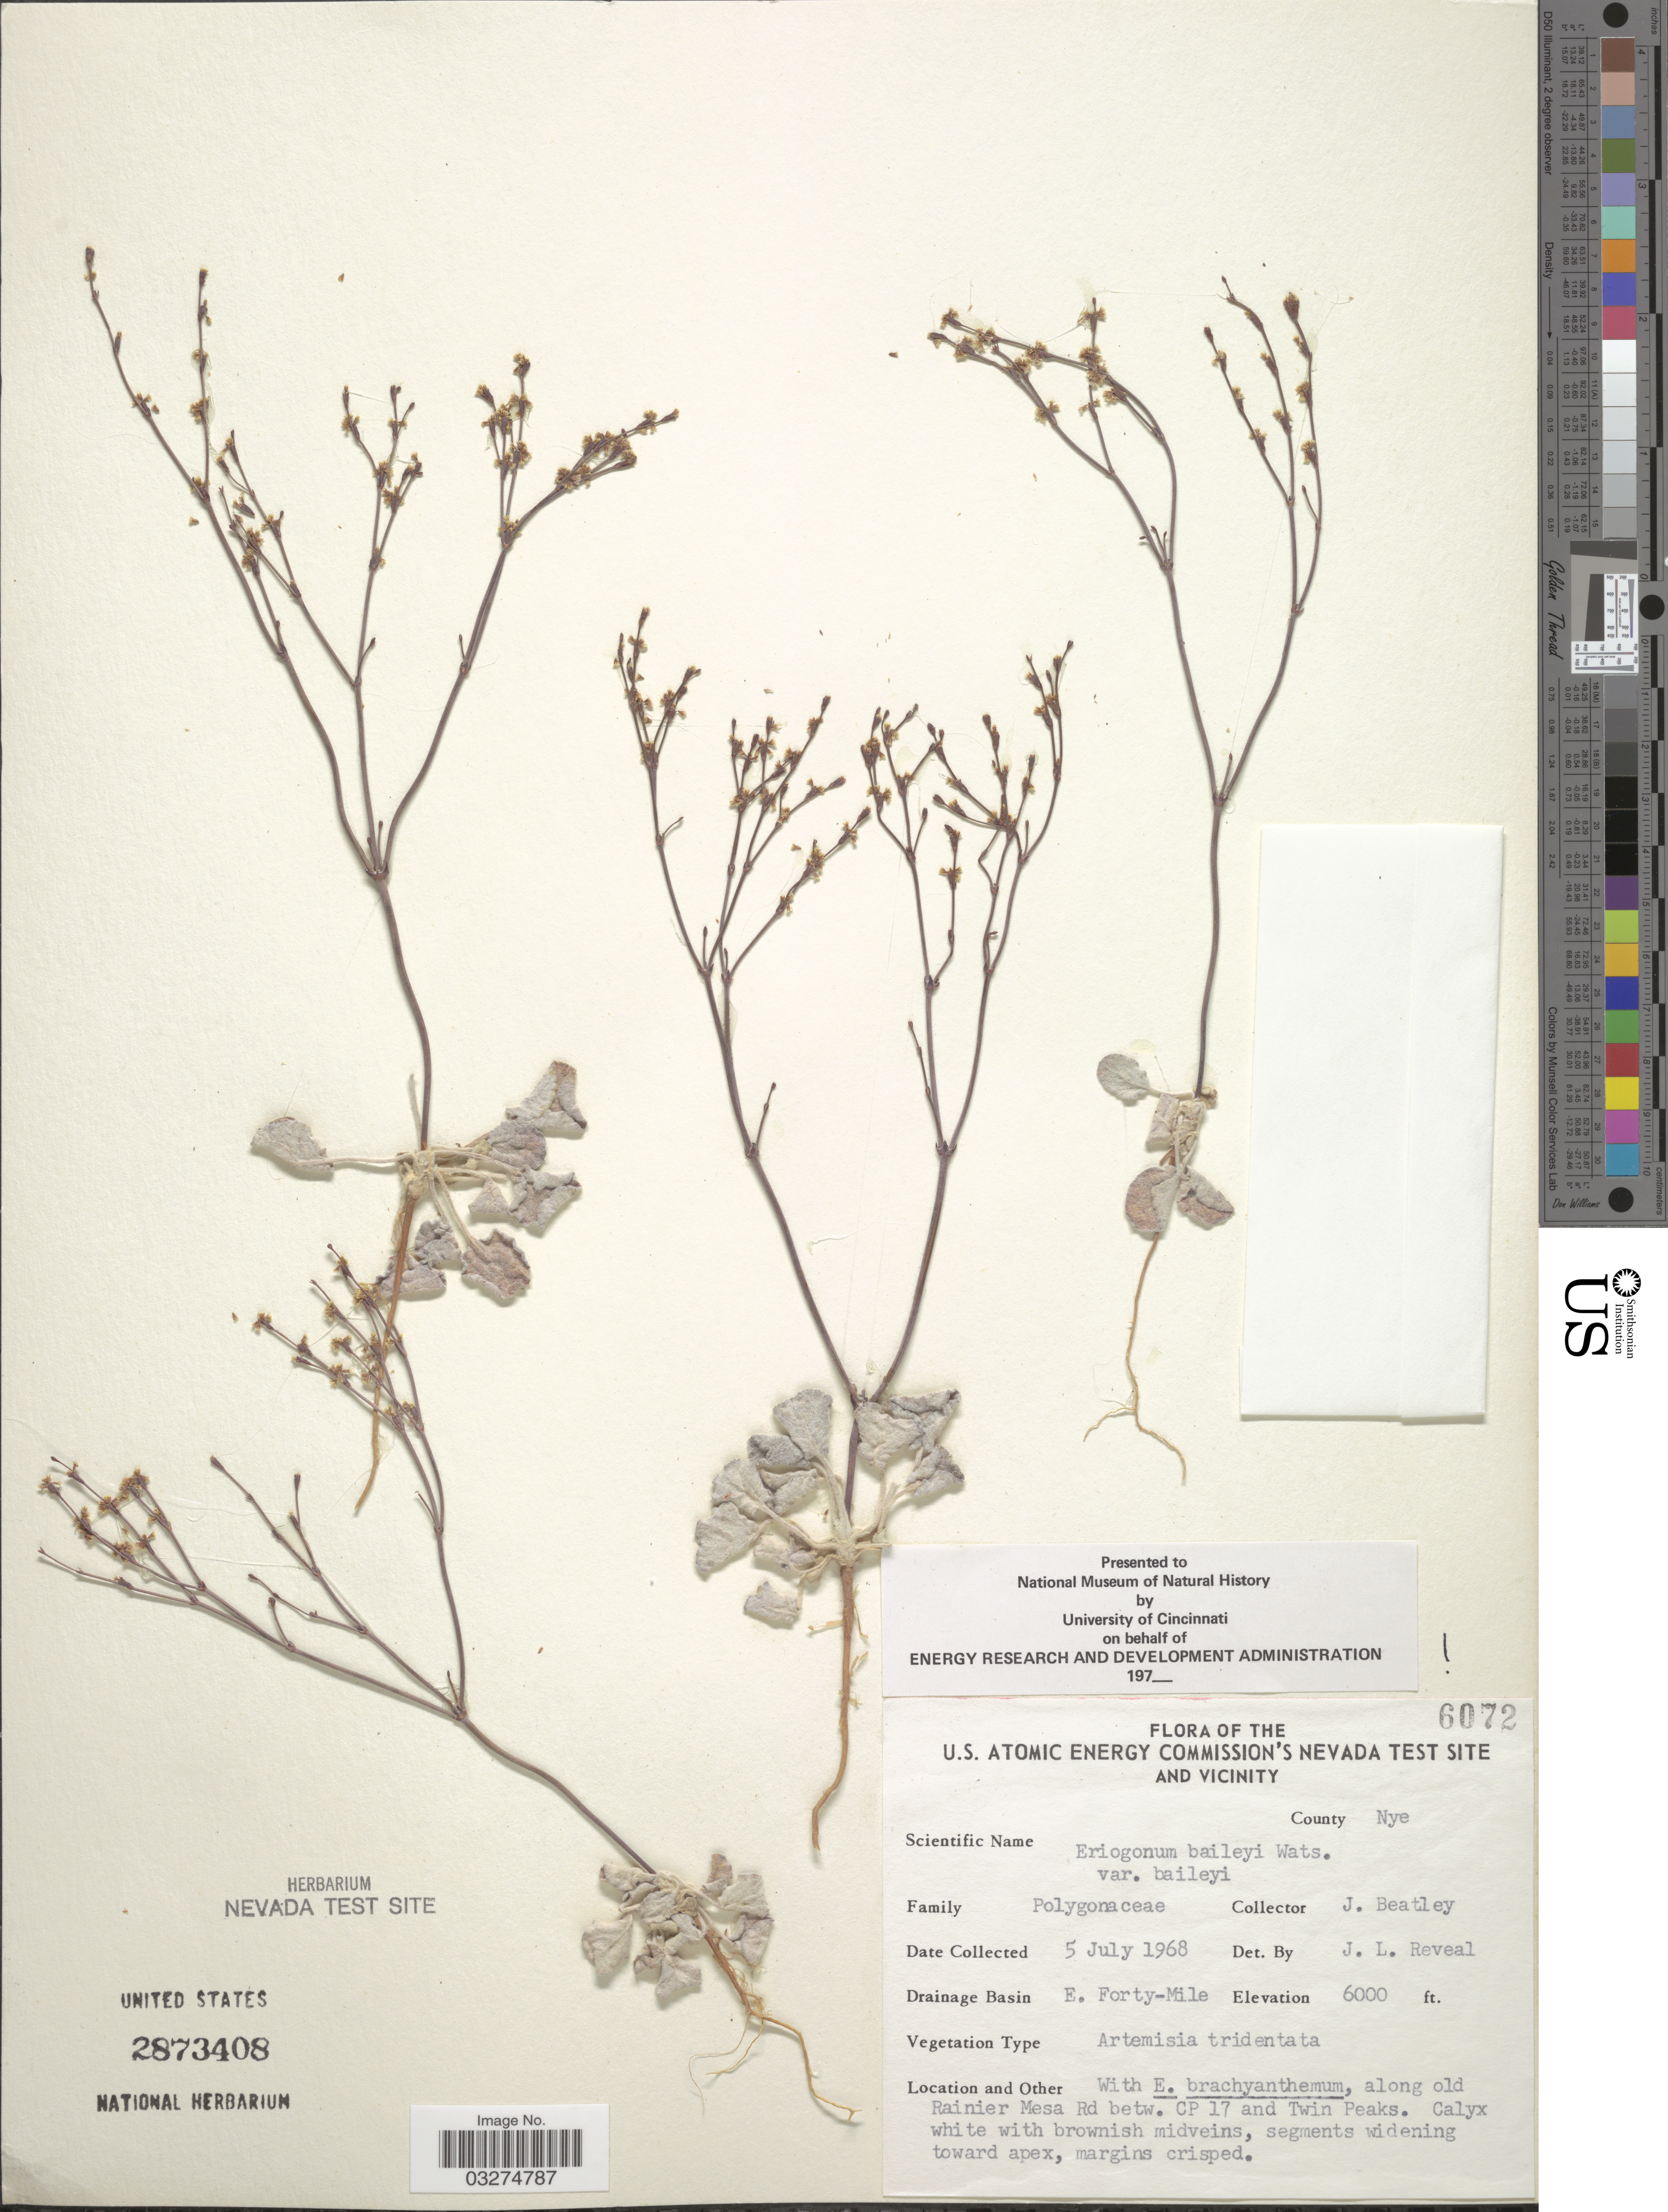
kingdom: Plantae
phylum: Tracheophyta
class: Magnoliopsida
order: Caryophyllales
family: Polygonaceae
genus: Eriogonum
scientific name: Eriogonum baileyi var. baileyi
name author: S. Watson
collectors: J. C. Beatley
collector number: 6072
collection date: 1968-07-05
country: United States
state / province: Nevada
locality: U.S. Atomic Energy Commission's Nevada Test Site and Vicinity. County Nye. Drainage Basin E. Forty-Mile. Along old Rainier Mesa rd betw. CP 17 and Twin Peaks.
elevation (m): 1829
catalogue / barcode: US 2873408